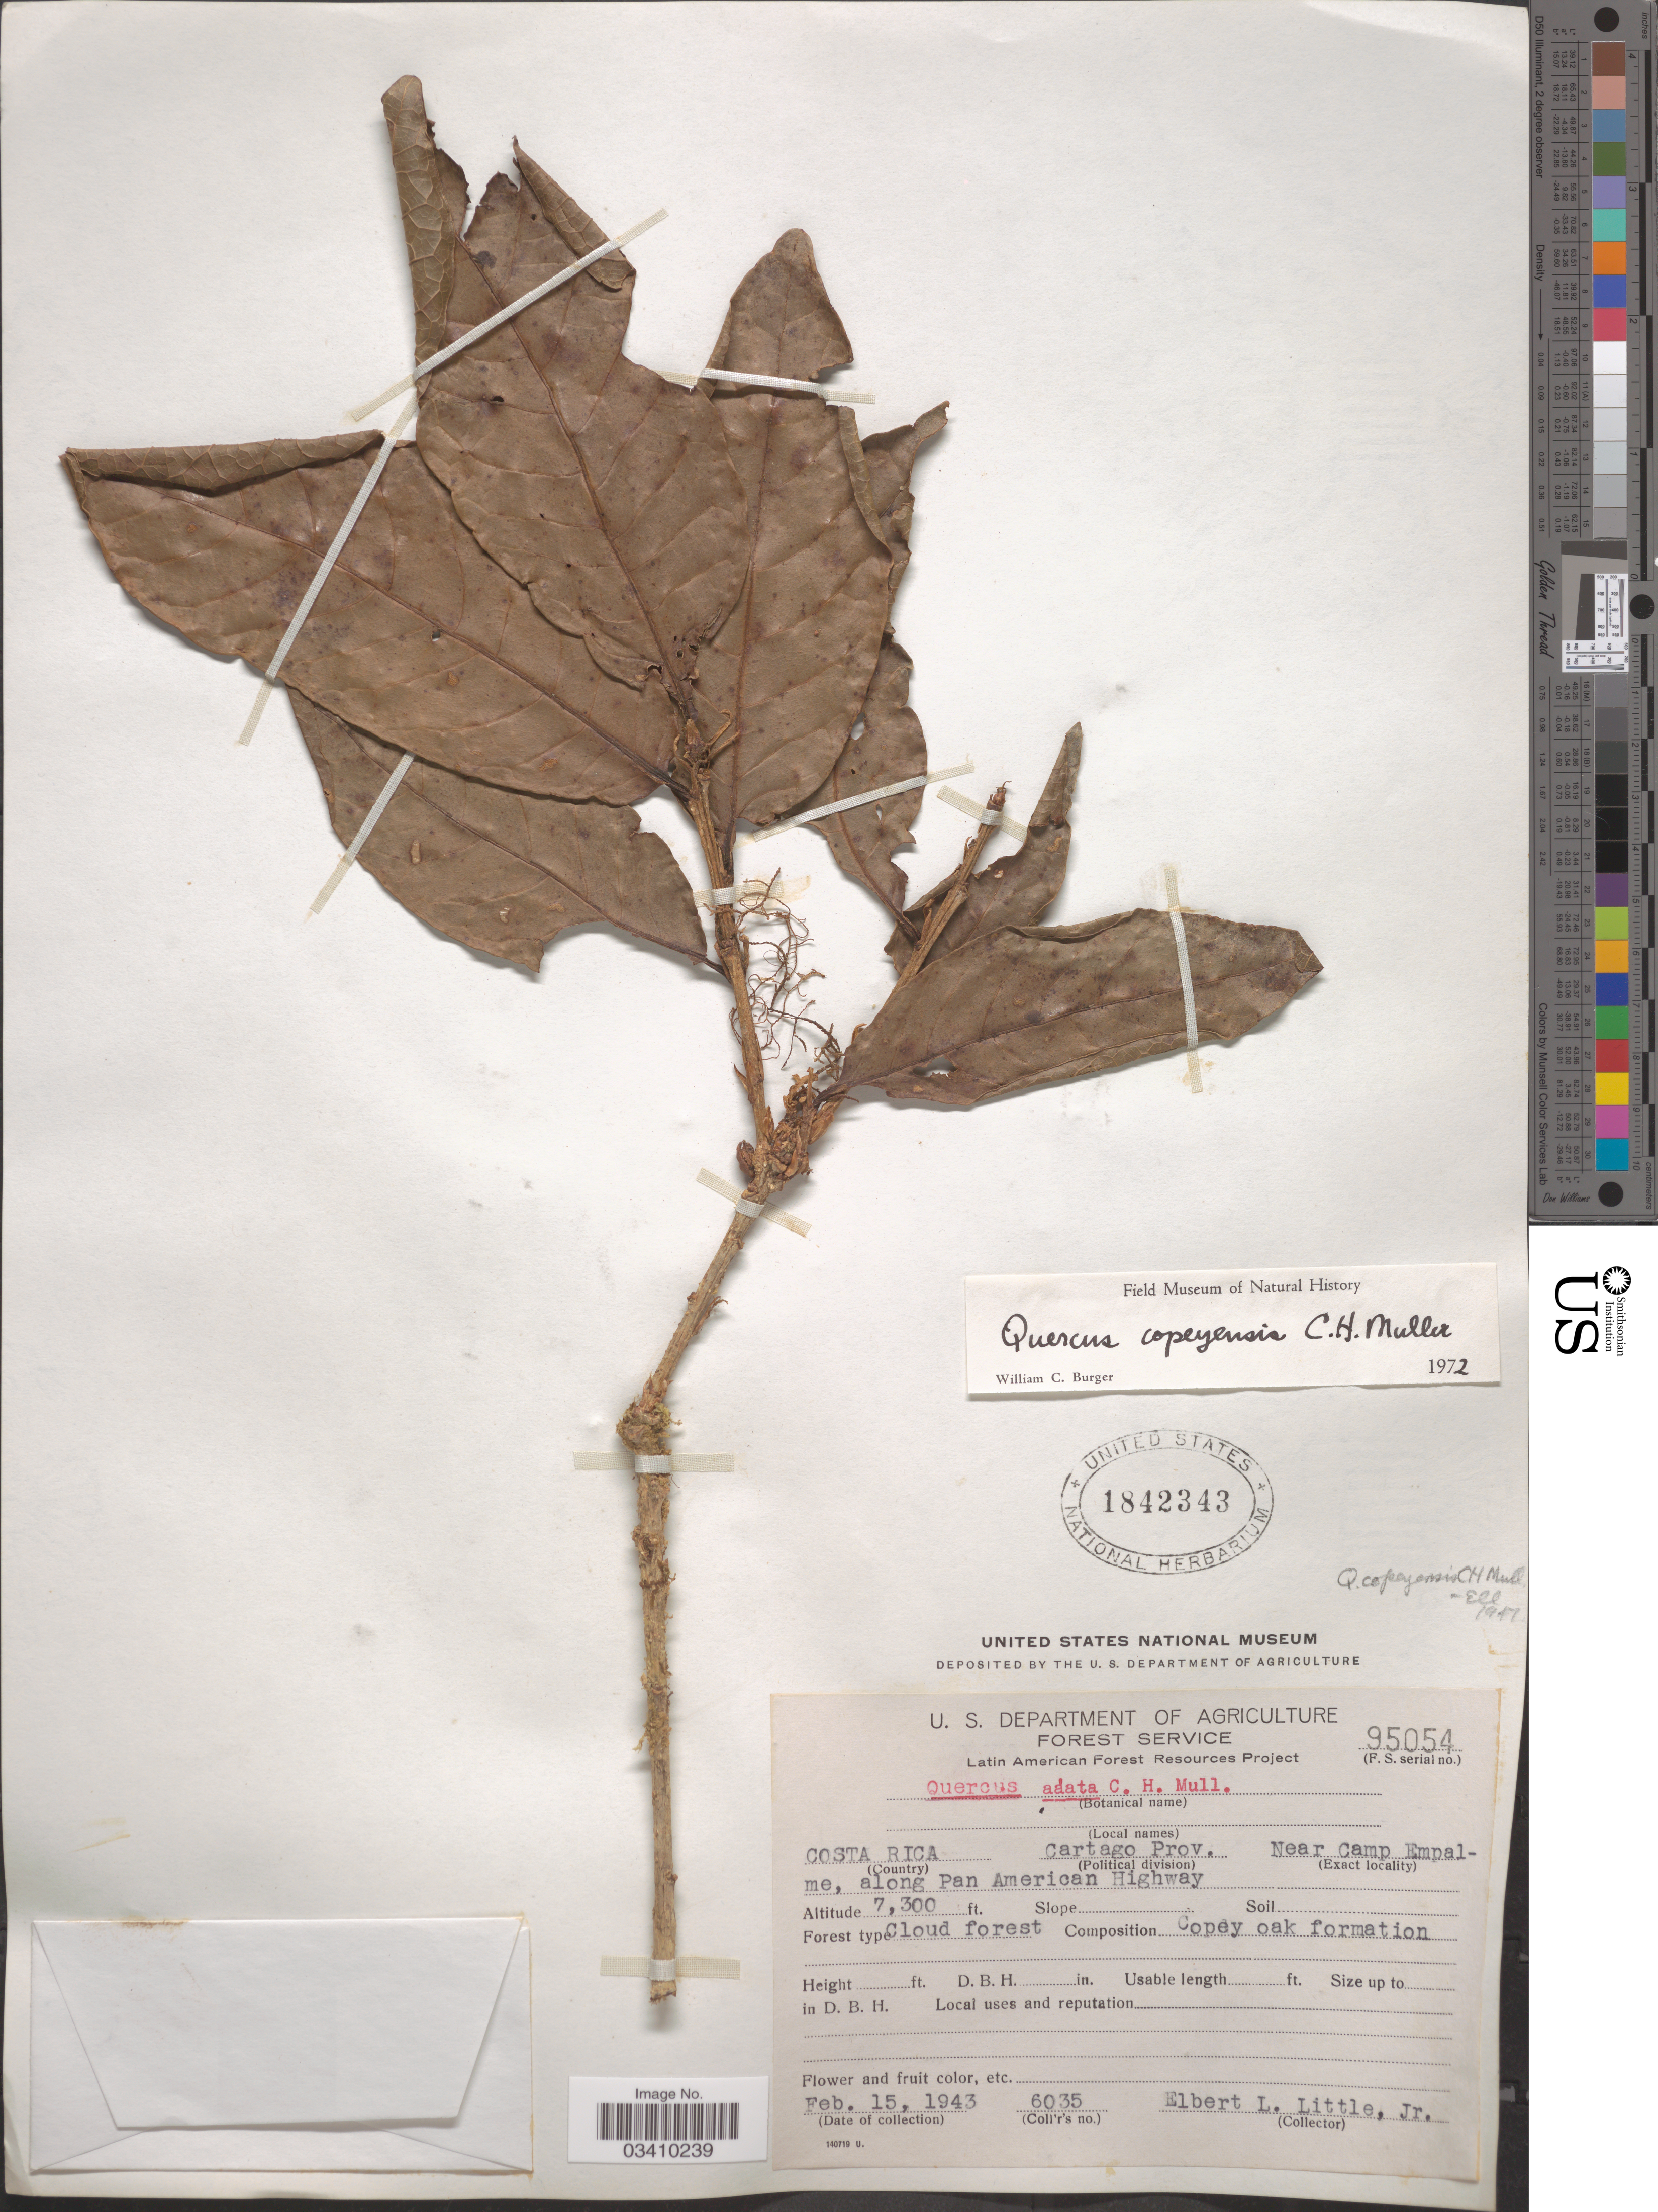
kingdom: Plantae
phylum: Tracheophyta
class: Magnoliopsida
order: Fagales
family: Fagaceae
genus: Quercus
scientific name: Quercus copeyensis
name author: C.H. Müll.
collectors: E. L. Little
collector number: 6035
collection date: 1943-02-15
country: Costa Rica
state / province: Cartago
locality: Near Camp Empalme, along Pan American Highway.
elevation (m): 2225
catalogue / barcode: US 1842343